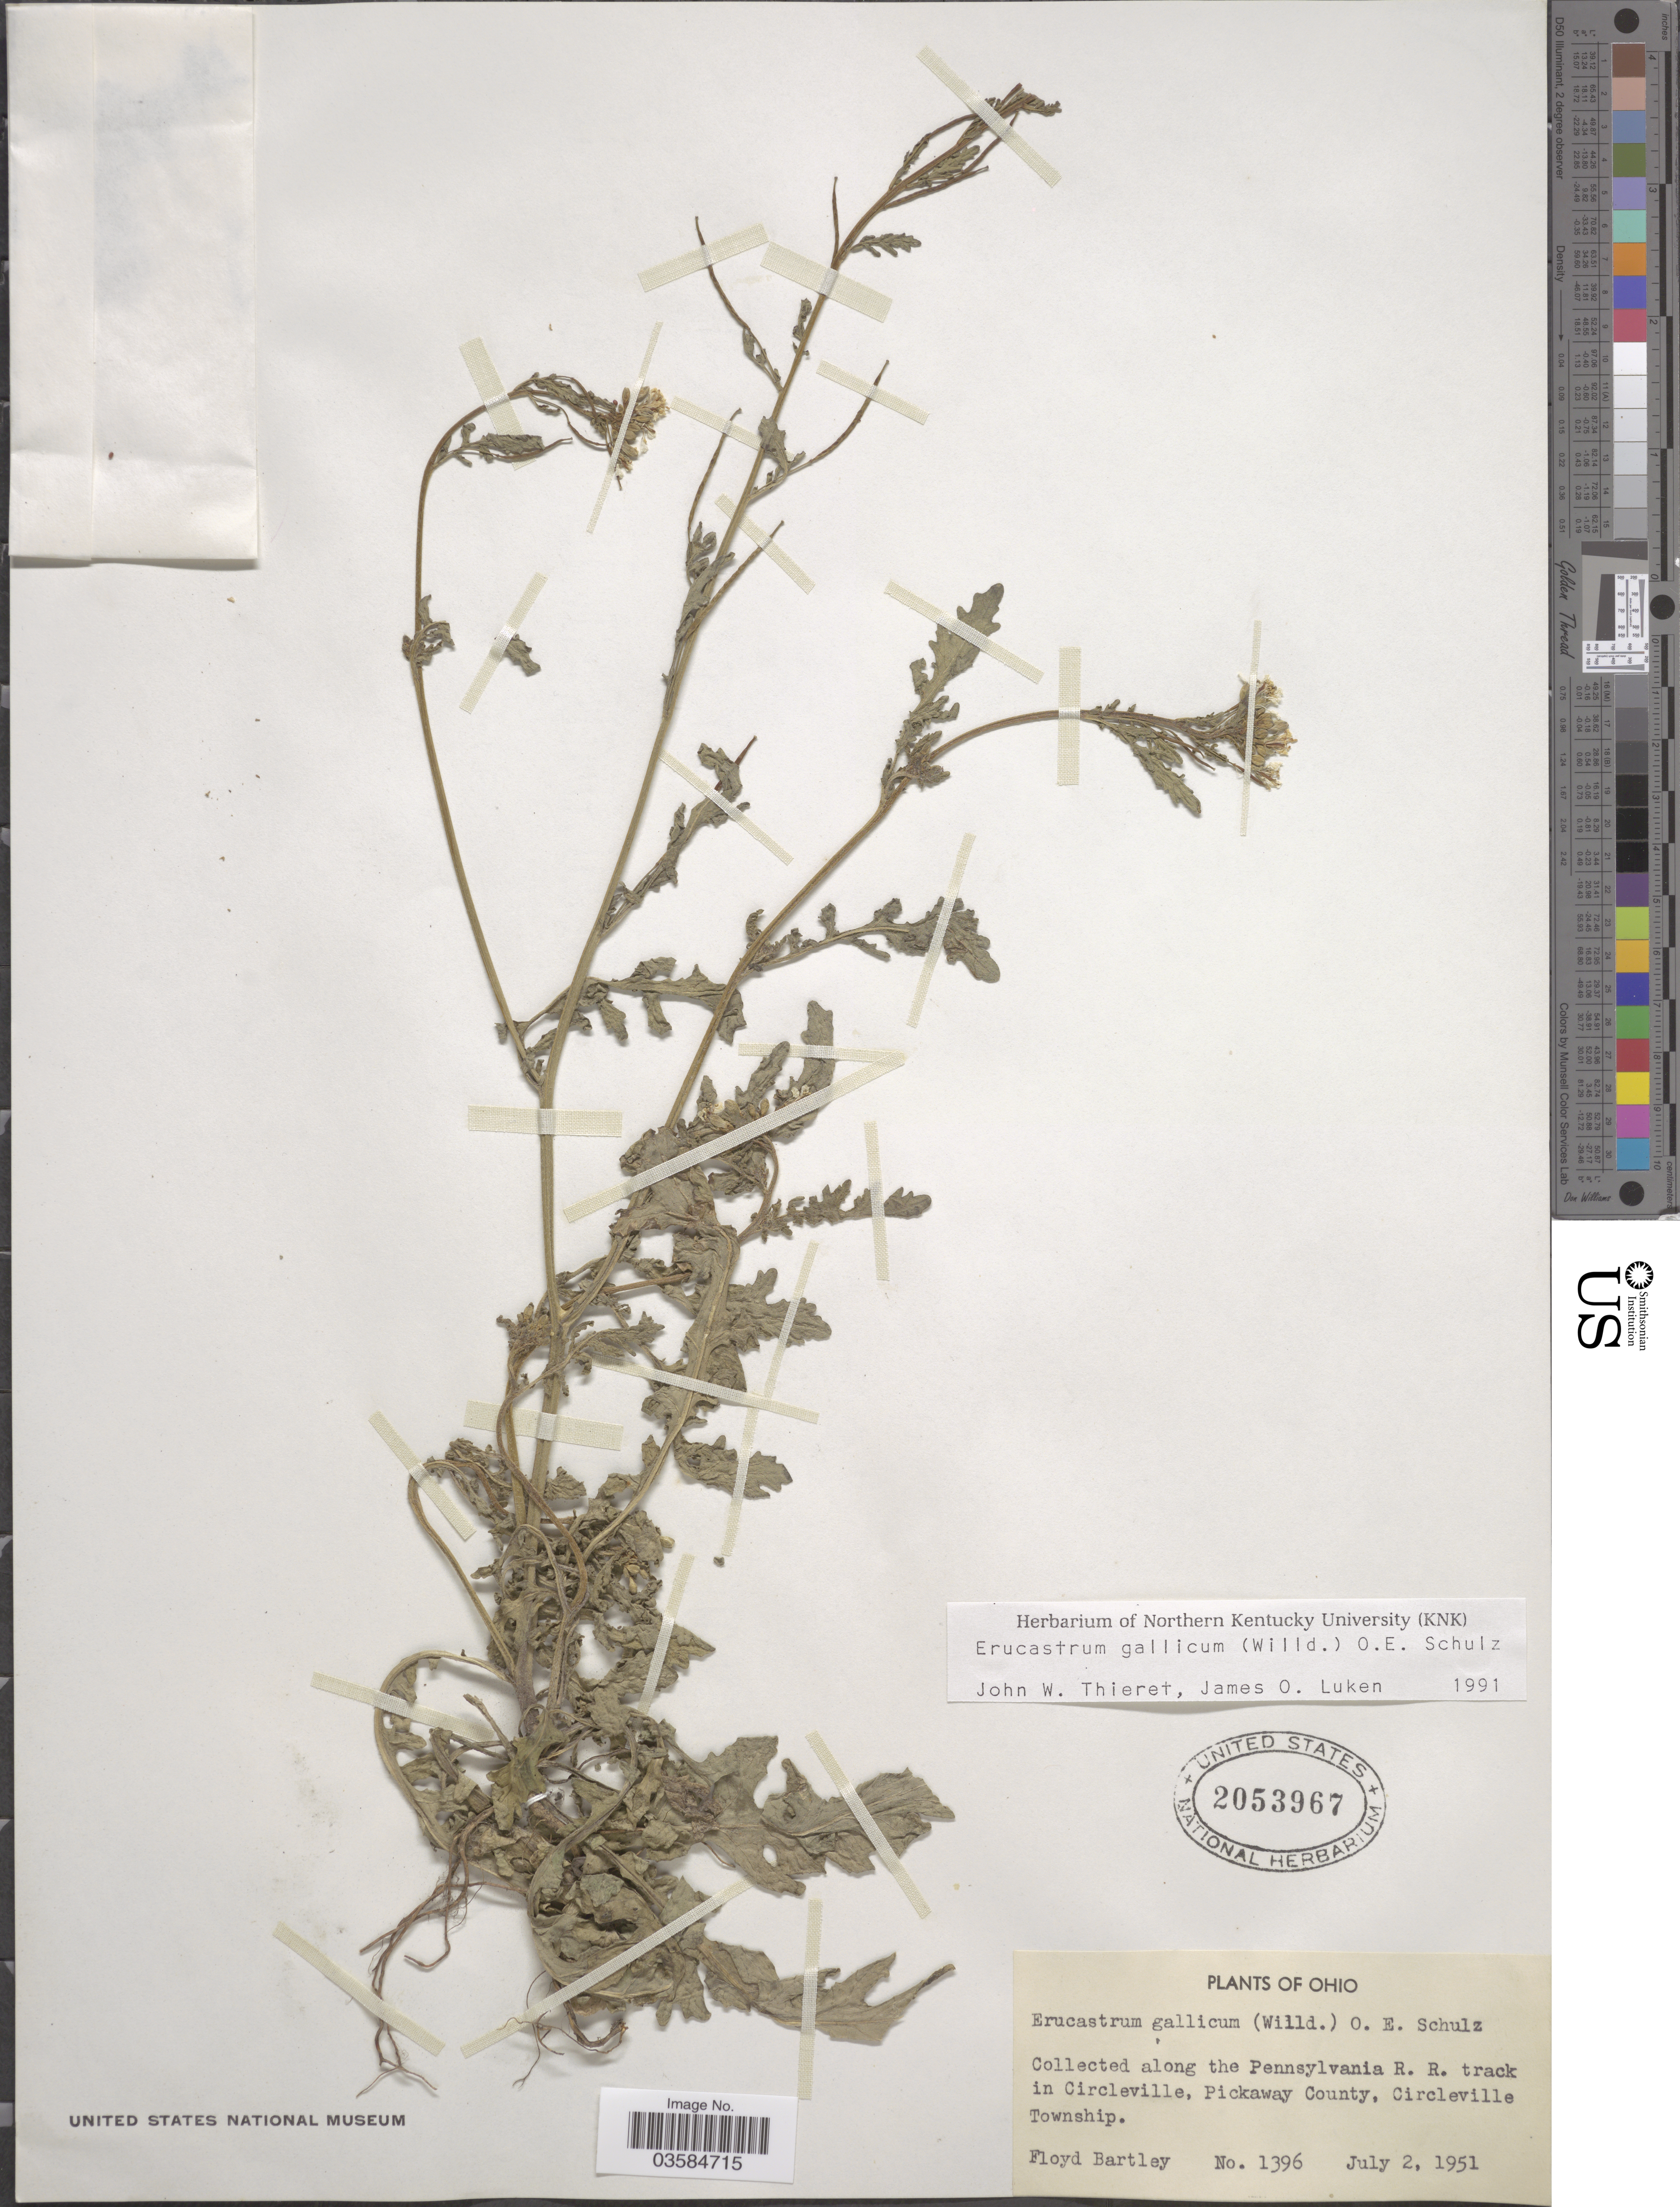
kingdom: Plantae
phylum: Tracheophyta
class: Magnoliopsida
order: Brassicales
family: Brassicaceae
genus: Erucastrum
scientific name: Erucastrum gallicum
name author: (Willd.) O.E. Schulz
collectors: F. Bartley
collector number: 1396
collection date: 1951-07-02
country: United States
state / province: Ohio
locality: Along the Pennsylvania R. R. track in Circleville, Pickaway County, Circleville Township.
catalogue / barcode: US 2053967